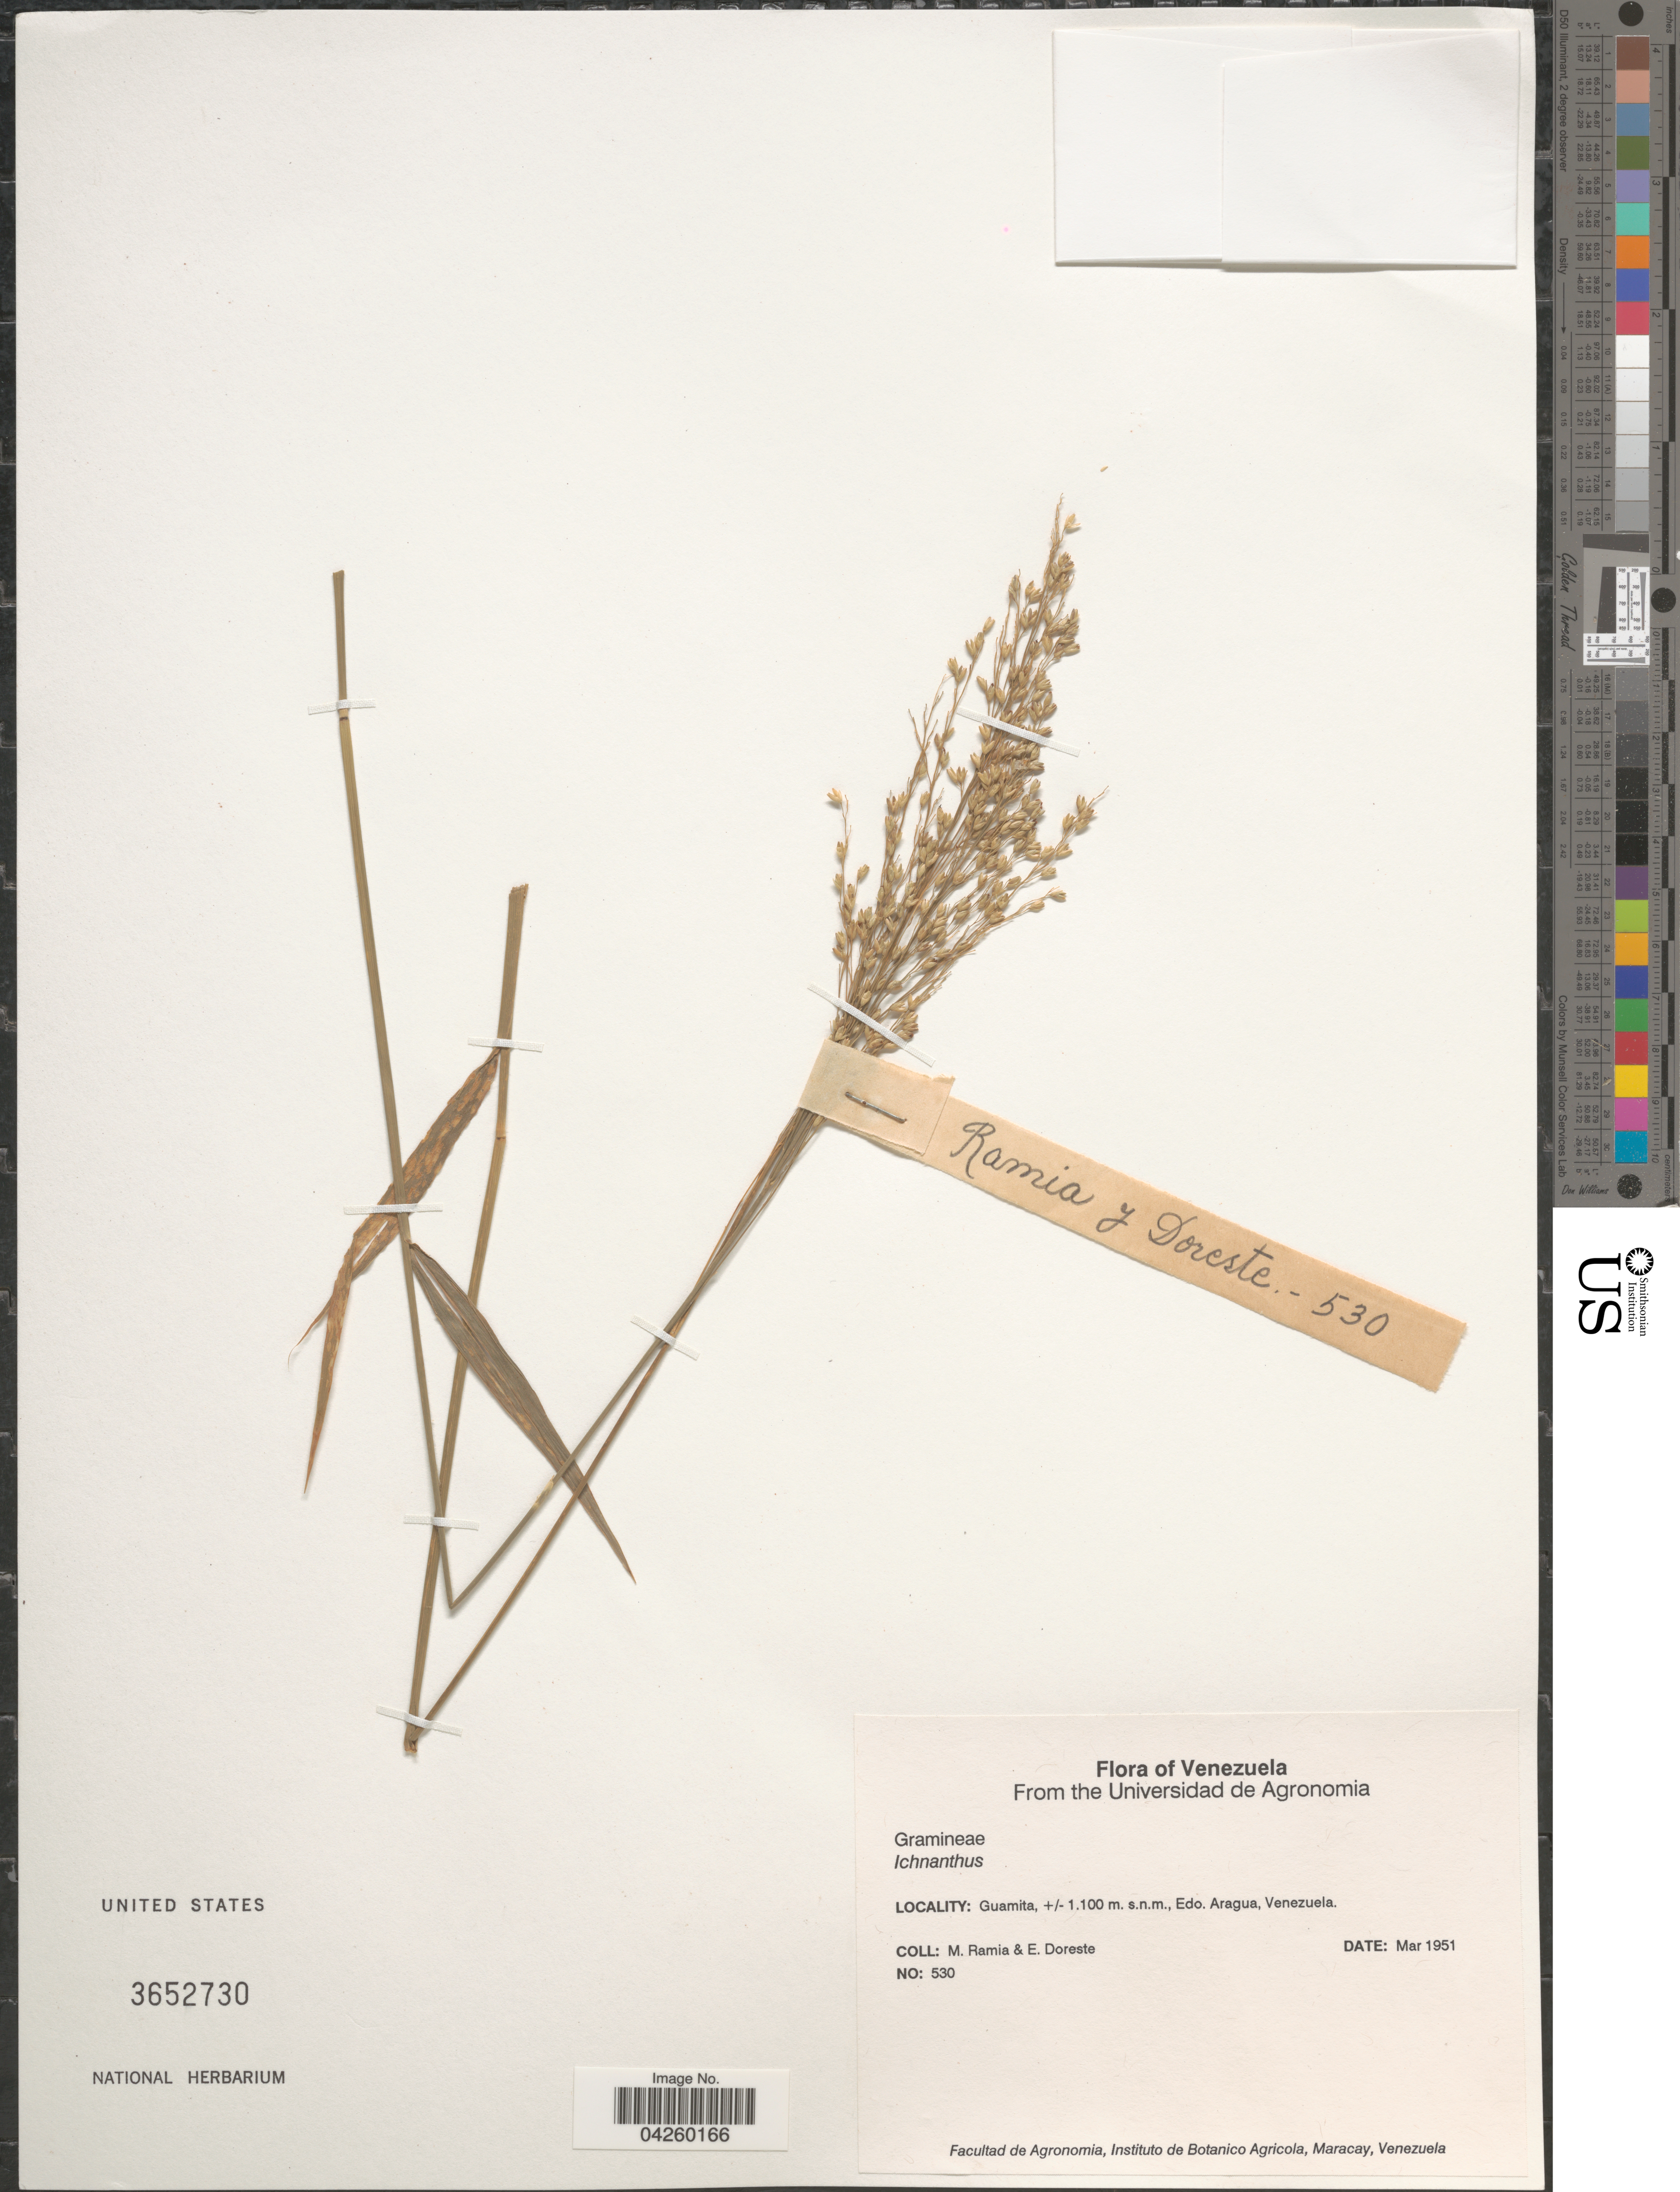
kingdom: Plantae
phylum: Tracheophyta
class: Liliopsida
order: Poales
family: Poaceae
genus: Ichnanthus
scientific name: Ichnanthus sp.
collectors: M. Ramia & E. Doreste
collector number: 530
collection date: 1951-03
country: Venezuela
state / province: Aragua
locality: Guamita.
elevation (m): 1100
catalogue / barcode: US 3652730